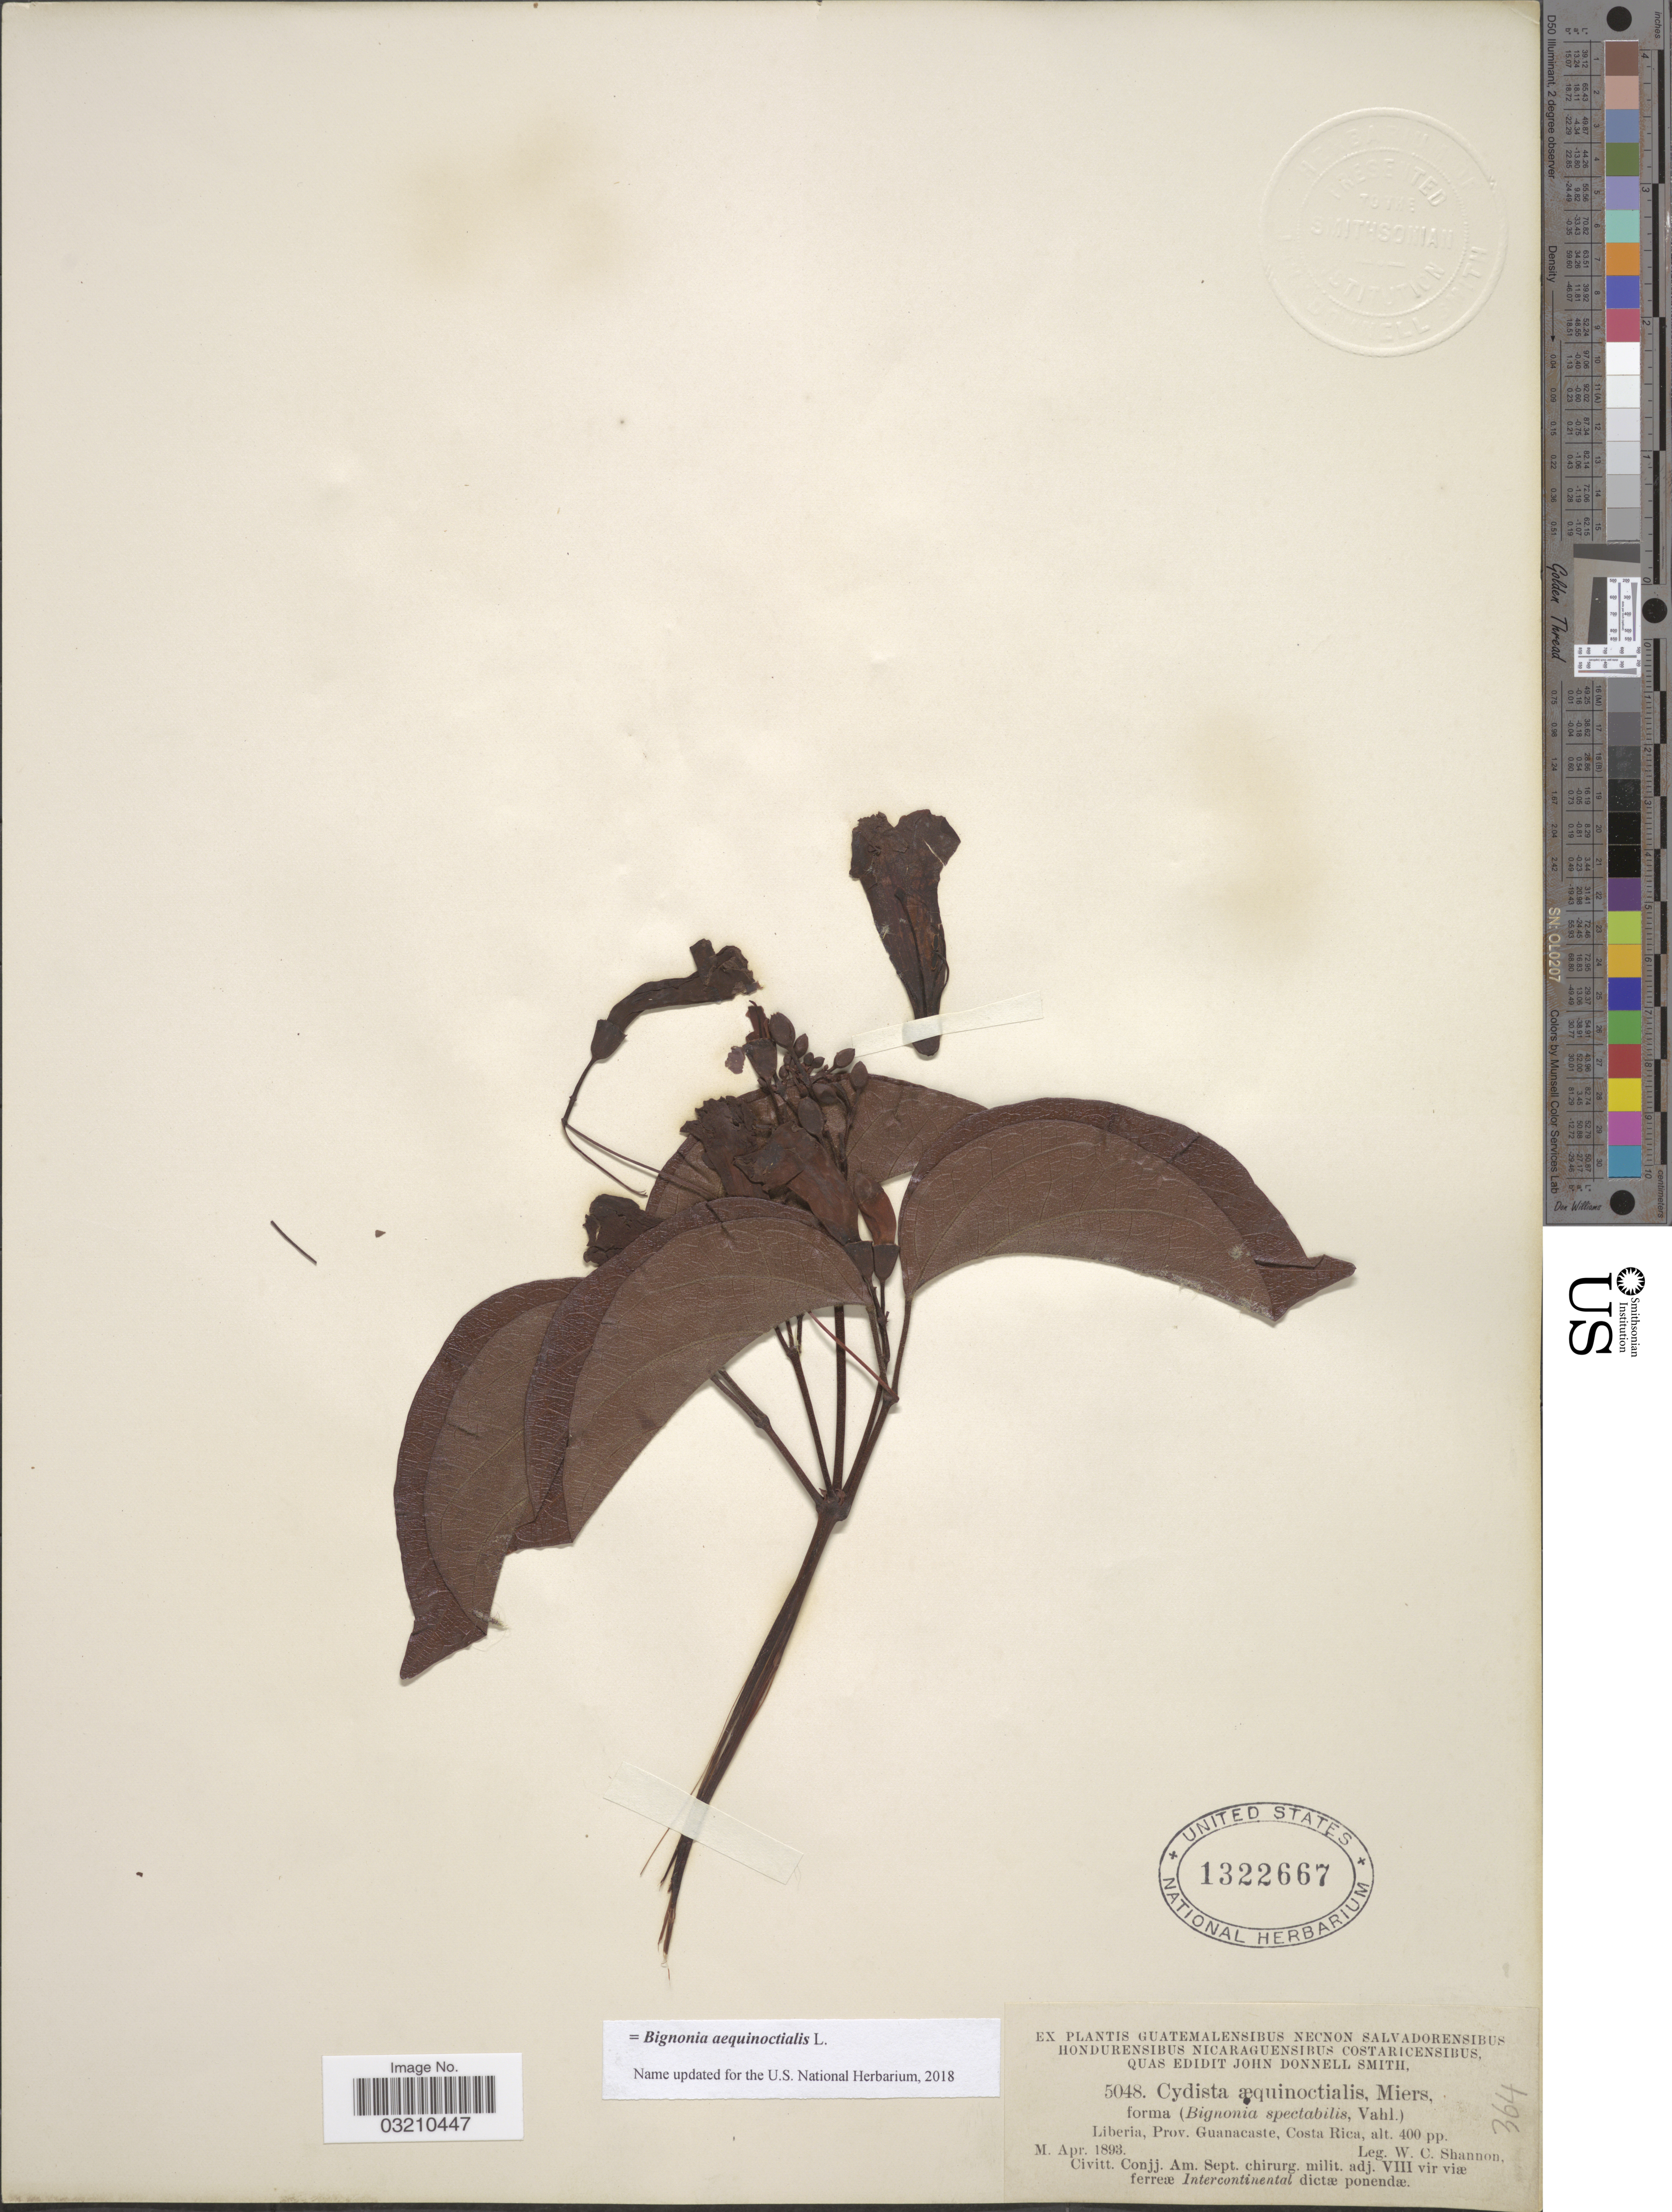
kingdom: Plantae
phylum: Tracheophyta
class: Magnoliopsida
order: Lamiales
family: Bignoniaceae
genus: Bignonia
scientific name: Bignonia aequinoctialis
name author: L.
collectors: W. C. Shannon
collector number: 5048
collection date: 1893-04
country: Costa Rica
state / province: Guanacaste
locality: Liberia.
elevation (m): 122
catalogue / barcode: US 1322667